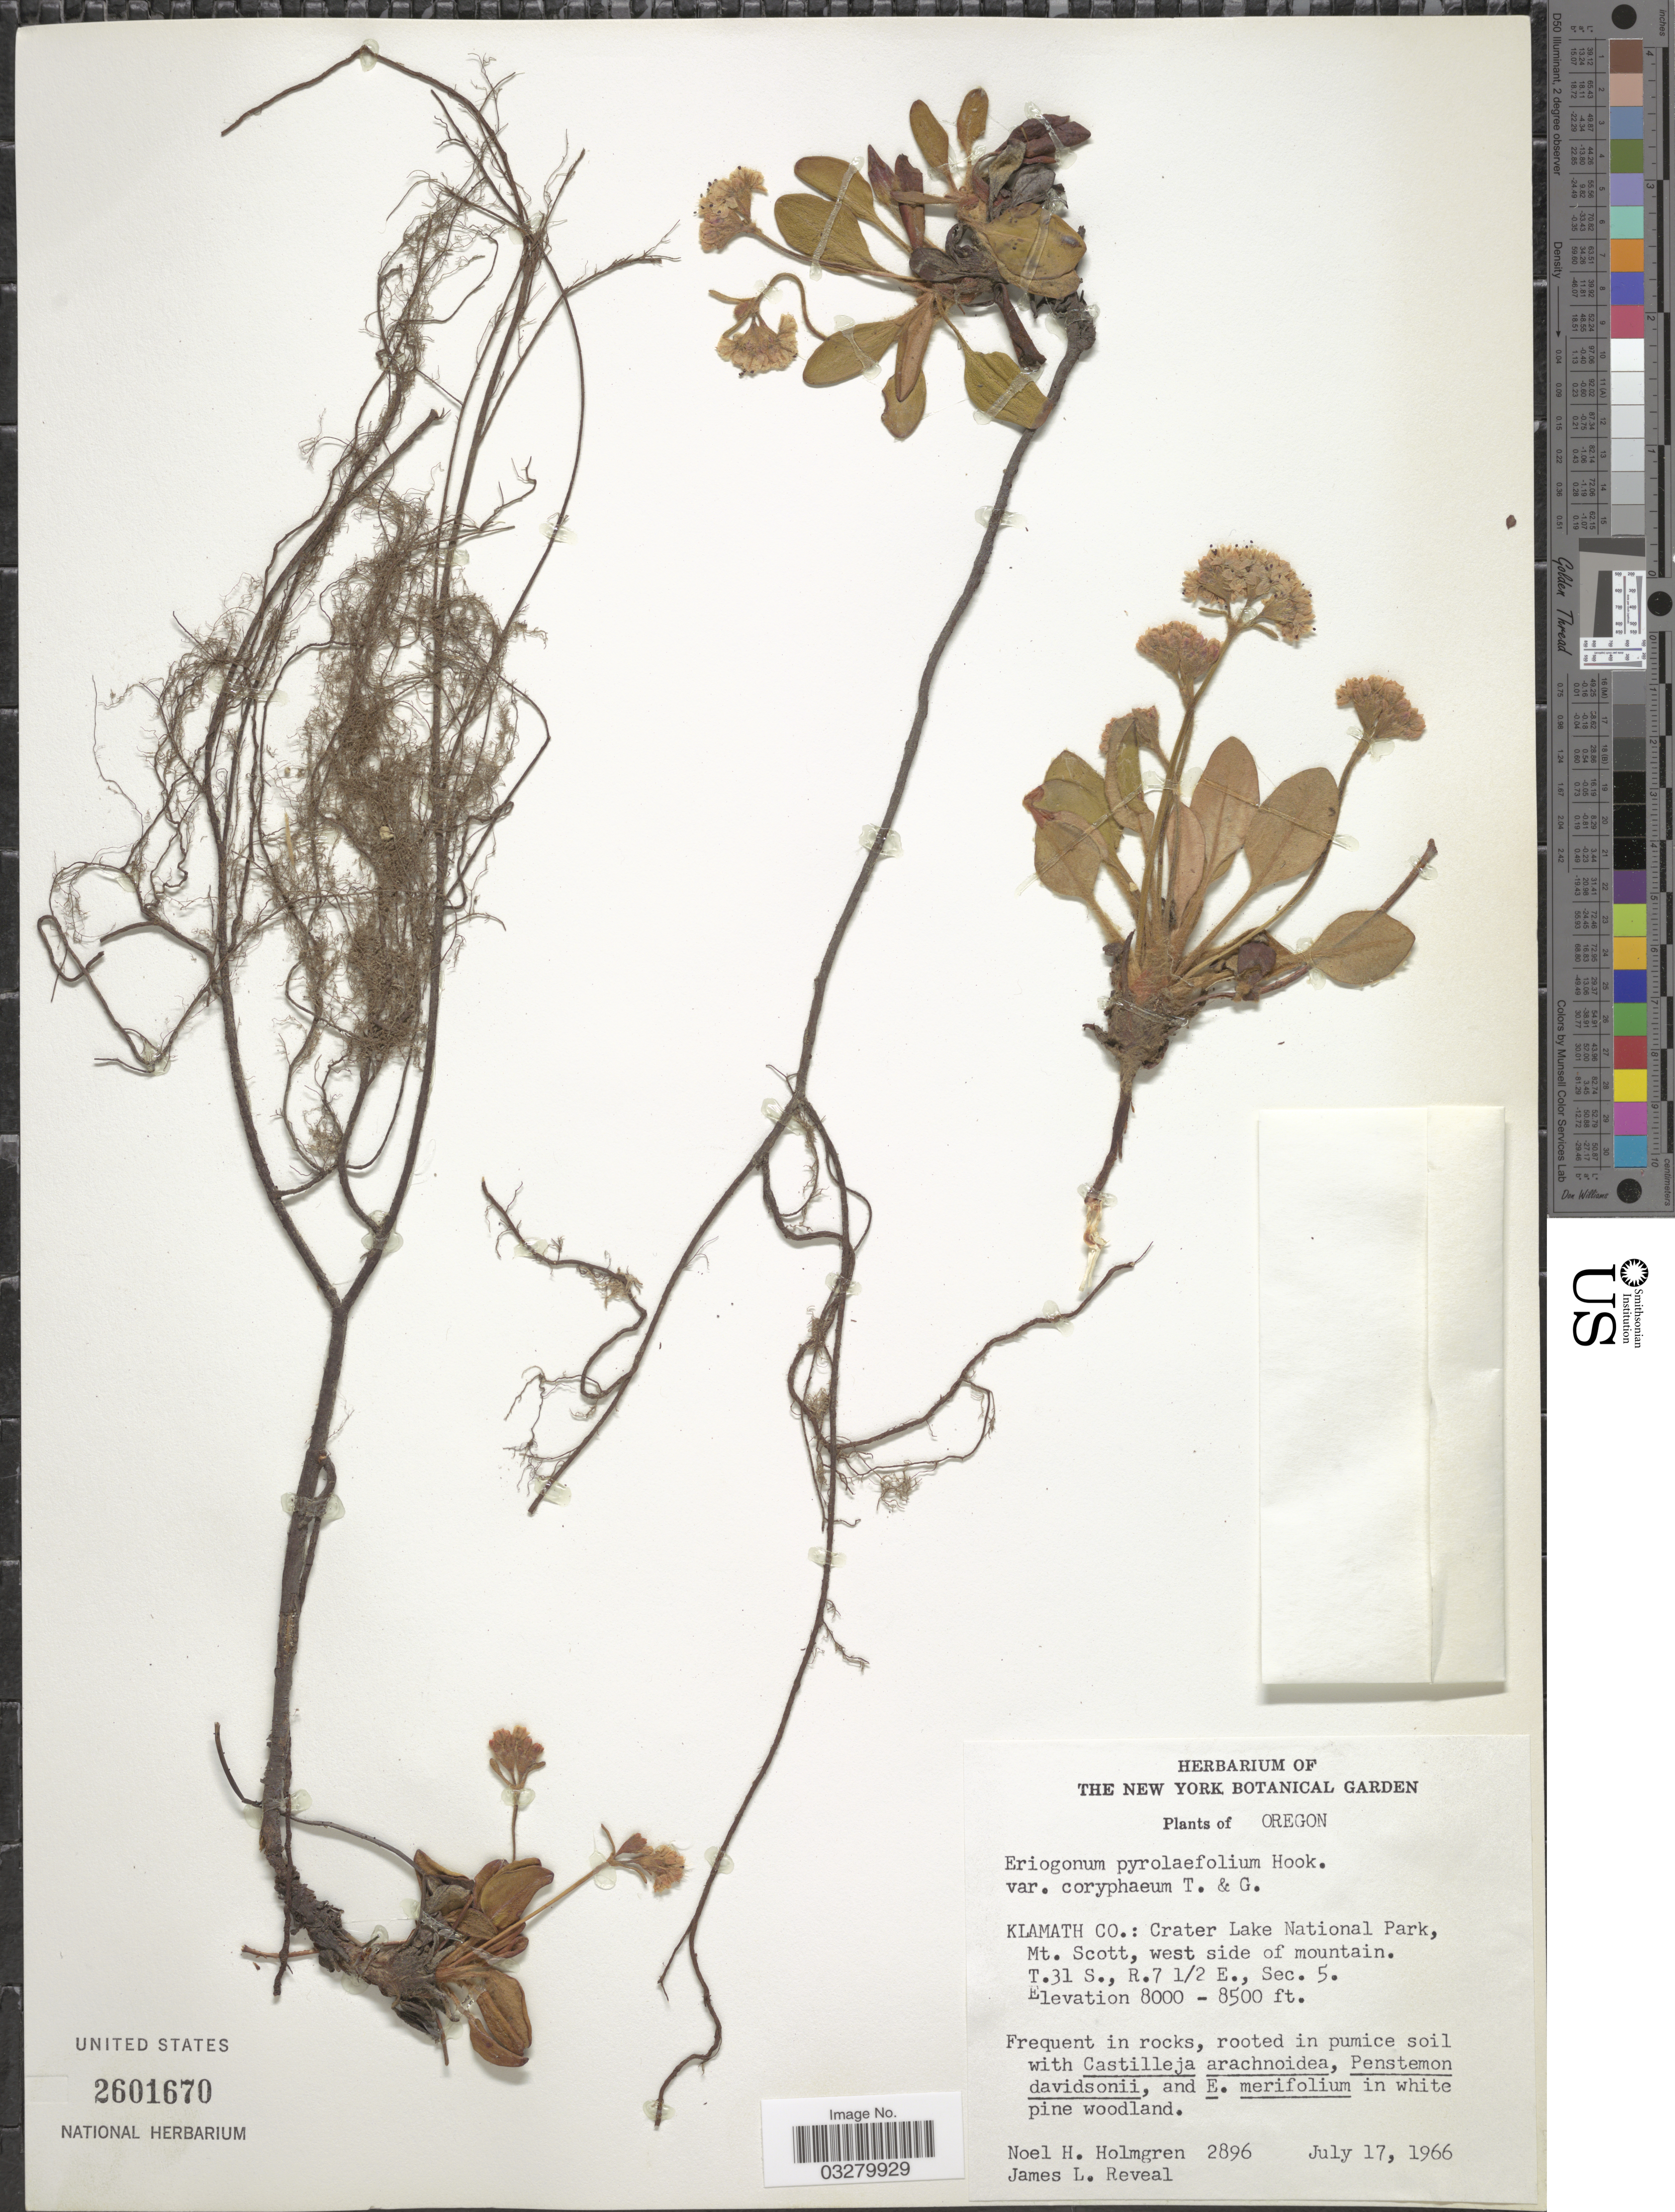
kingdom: Plantae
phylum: Tracheophyta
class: Magnoliopsida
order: Caryophyllales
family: Polygonaceae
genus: Eriogonum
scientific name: Eriogonum pyrolifolium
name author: Hook.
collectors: N. H. Holmgren & J. L. Reveal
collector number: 2896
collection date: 1966-07-17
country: United States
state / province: Oregon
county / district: Klamath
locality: Klamath Co..: Crater Lake National Park, Mt. Scott, west side of mountain. T.31S., R.7½ E., Sec. 5.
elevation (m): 2438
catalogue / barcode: US 2601670